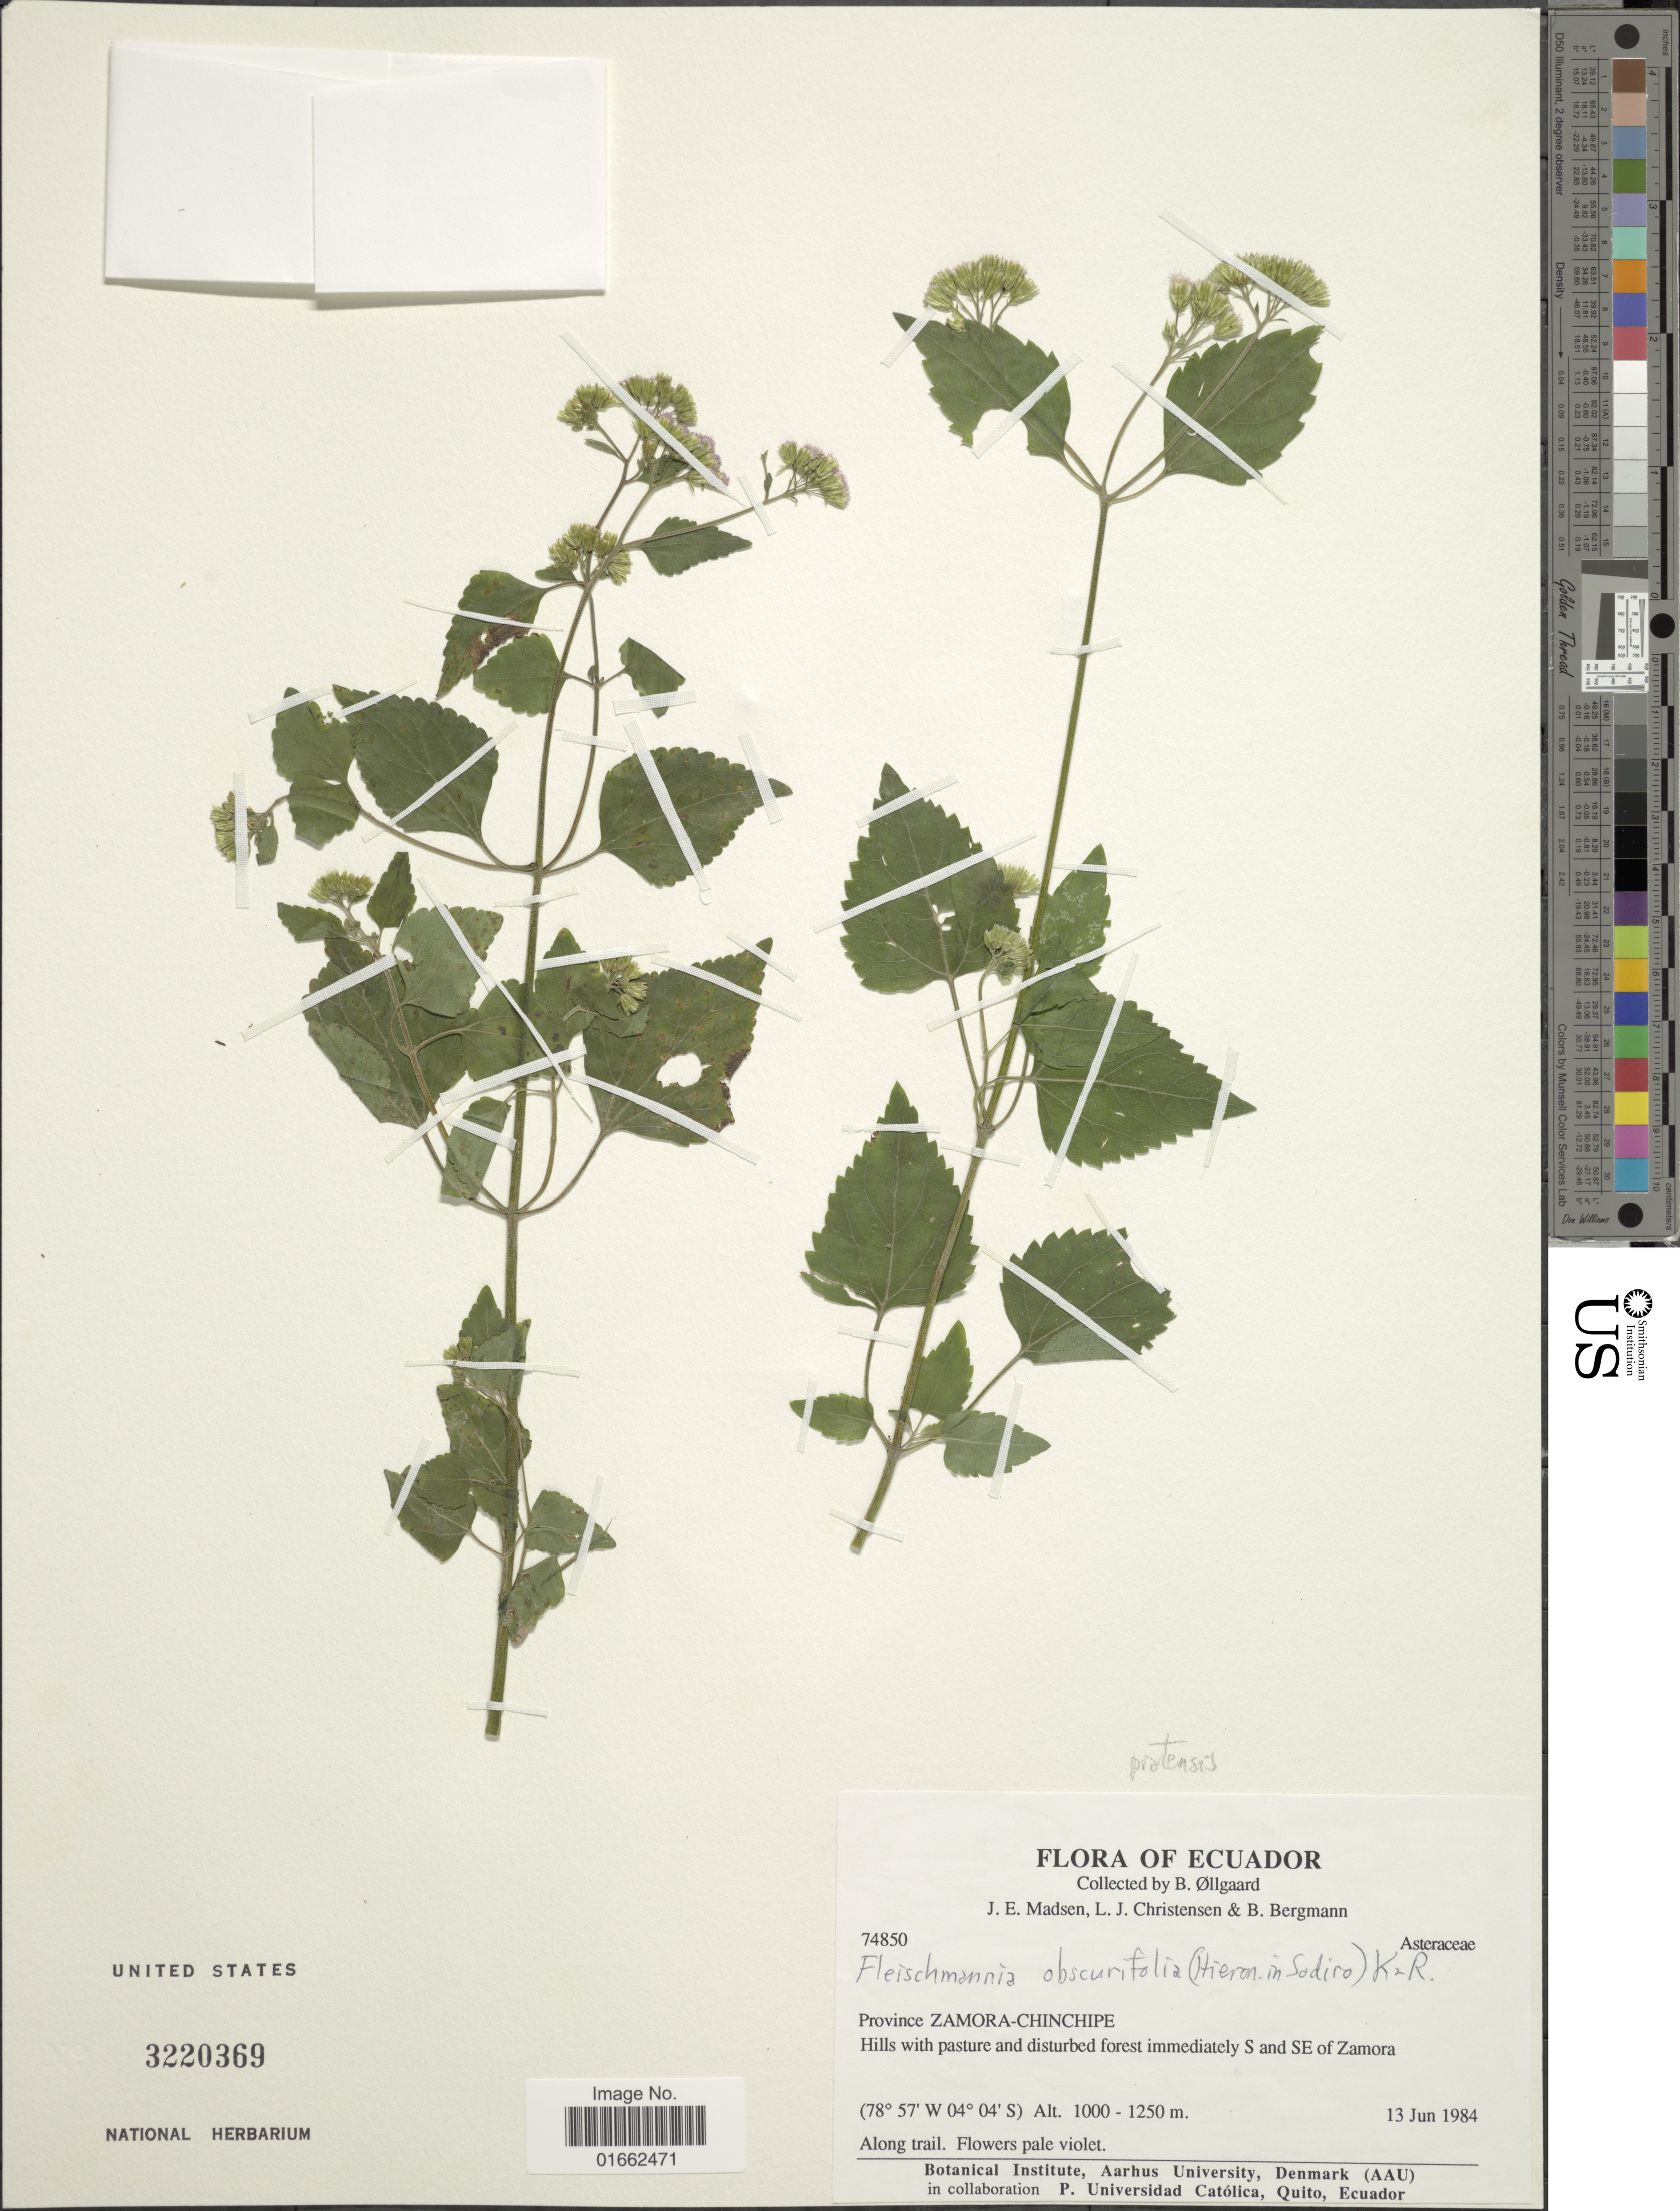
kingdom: Plantae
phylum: Tracheophyta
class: Magnoliopsida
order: Asterales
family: Asteraceae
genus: Fleischmannia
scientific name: Fleischmannia pratensis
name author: (Klatt) R.M. King & H. Rob.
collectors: B. Øllgaard, J. E. Madsen, L. Christensen & B. Bergmann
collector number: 74850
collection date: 1984-06-13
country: Ecuador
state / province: Zamora-Chinchipe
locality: Province Zamora-Chinchipe. Hills with pasture and disturbed forest immediately S and SE of Zamora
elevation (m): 1000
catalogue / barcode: US 3220369